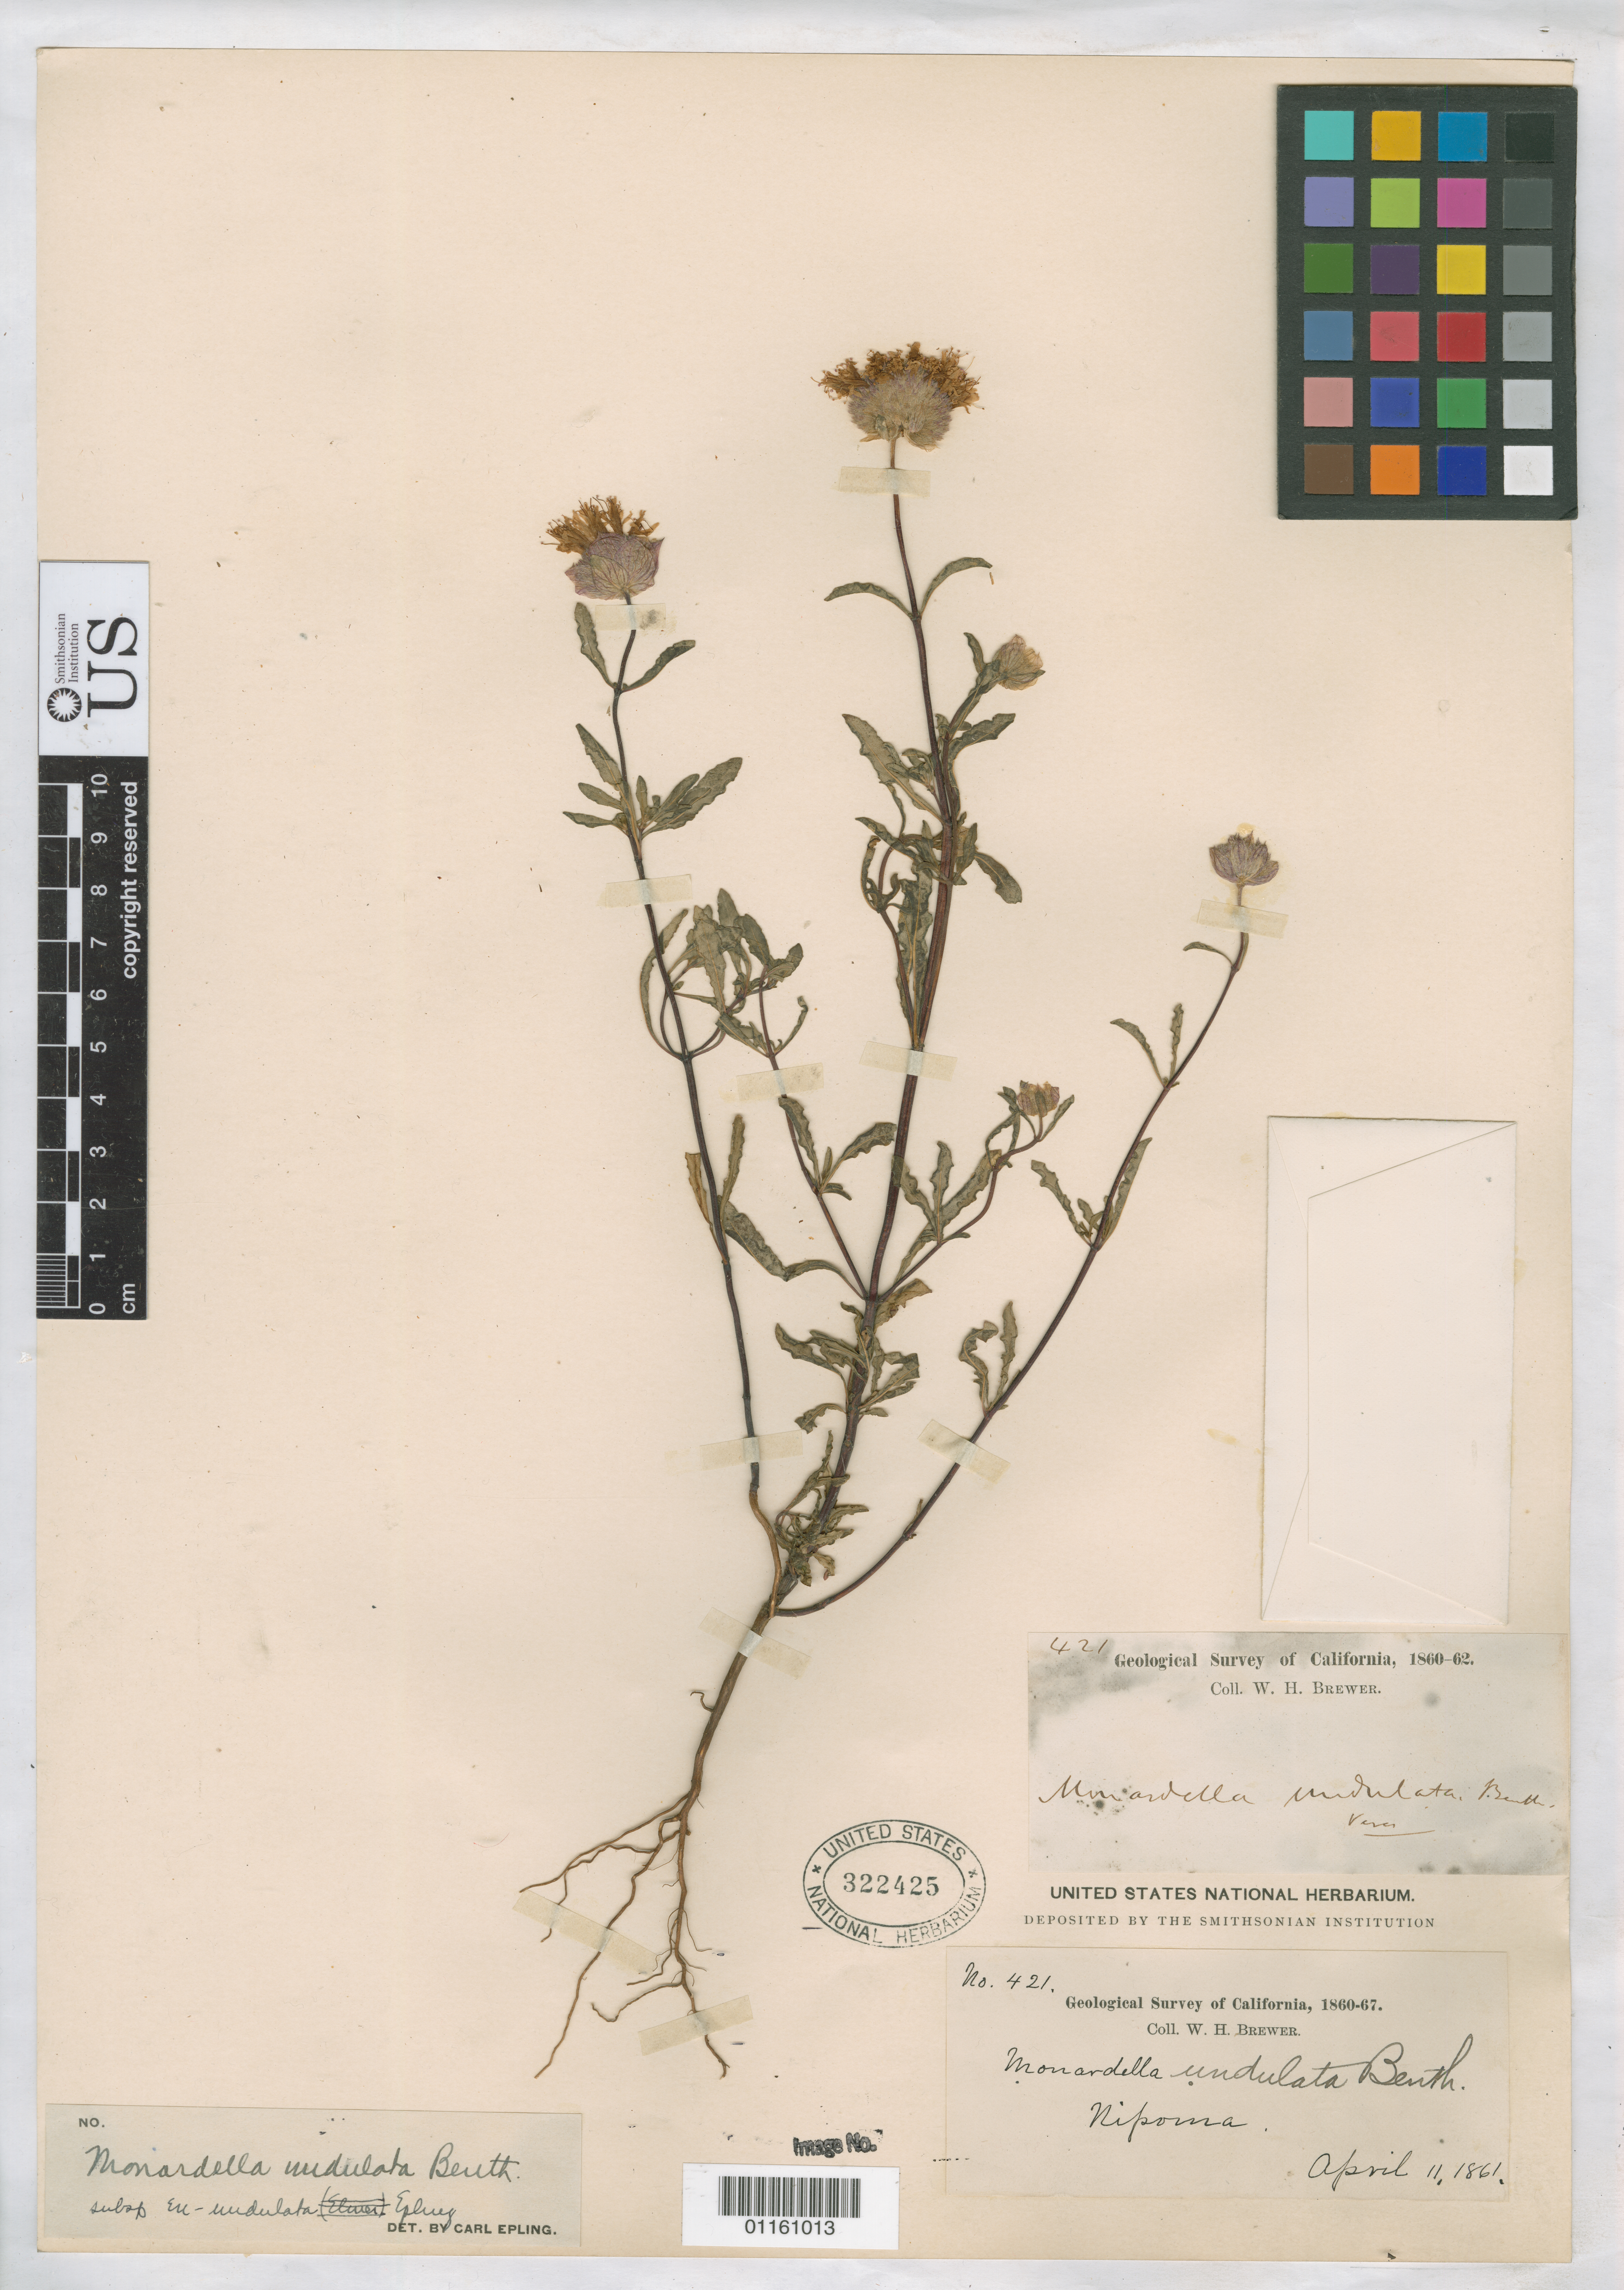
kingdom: Plantae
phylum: Tracheophyta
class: Magnoliopsida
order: Lamiales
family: Lamiaceae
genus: Monardella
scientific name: Monardella undulata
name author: Benth.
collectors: W. H. Brewer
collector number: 421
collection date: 1861-04-11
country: United States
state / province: California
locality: Nipoma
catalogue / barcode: US 322425